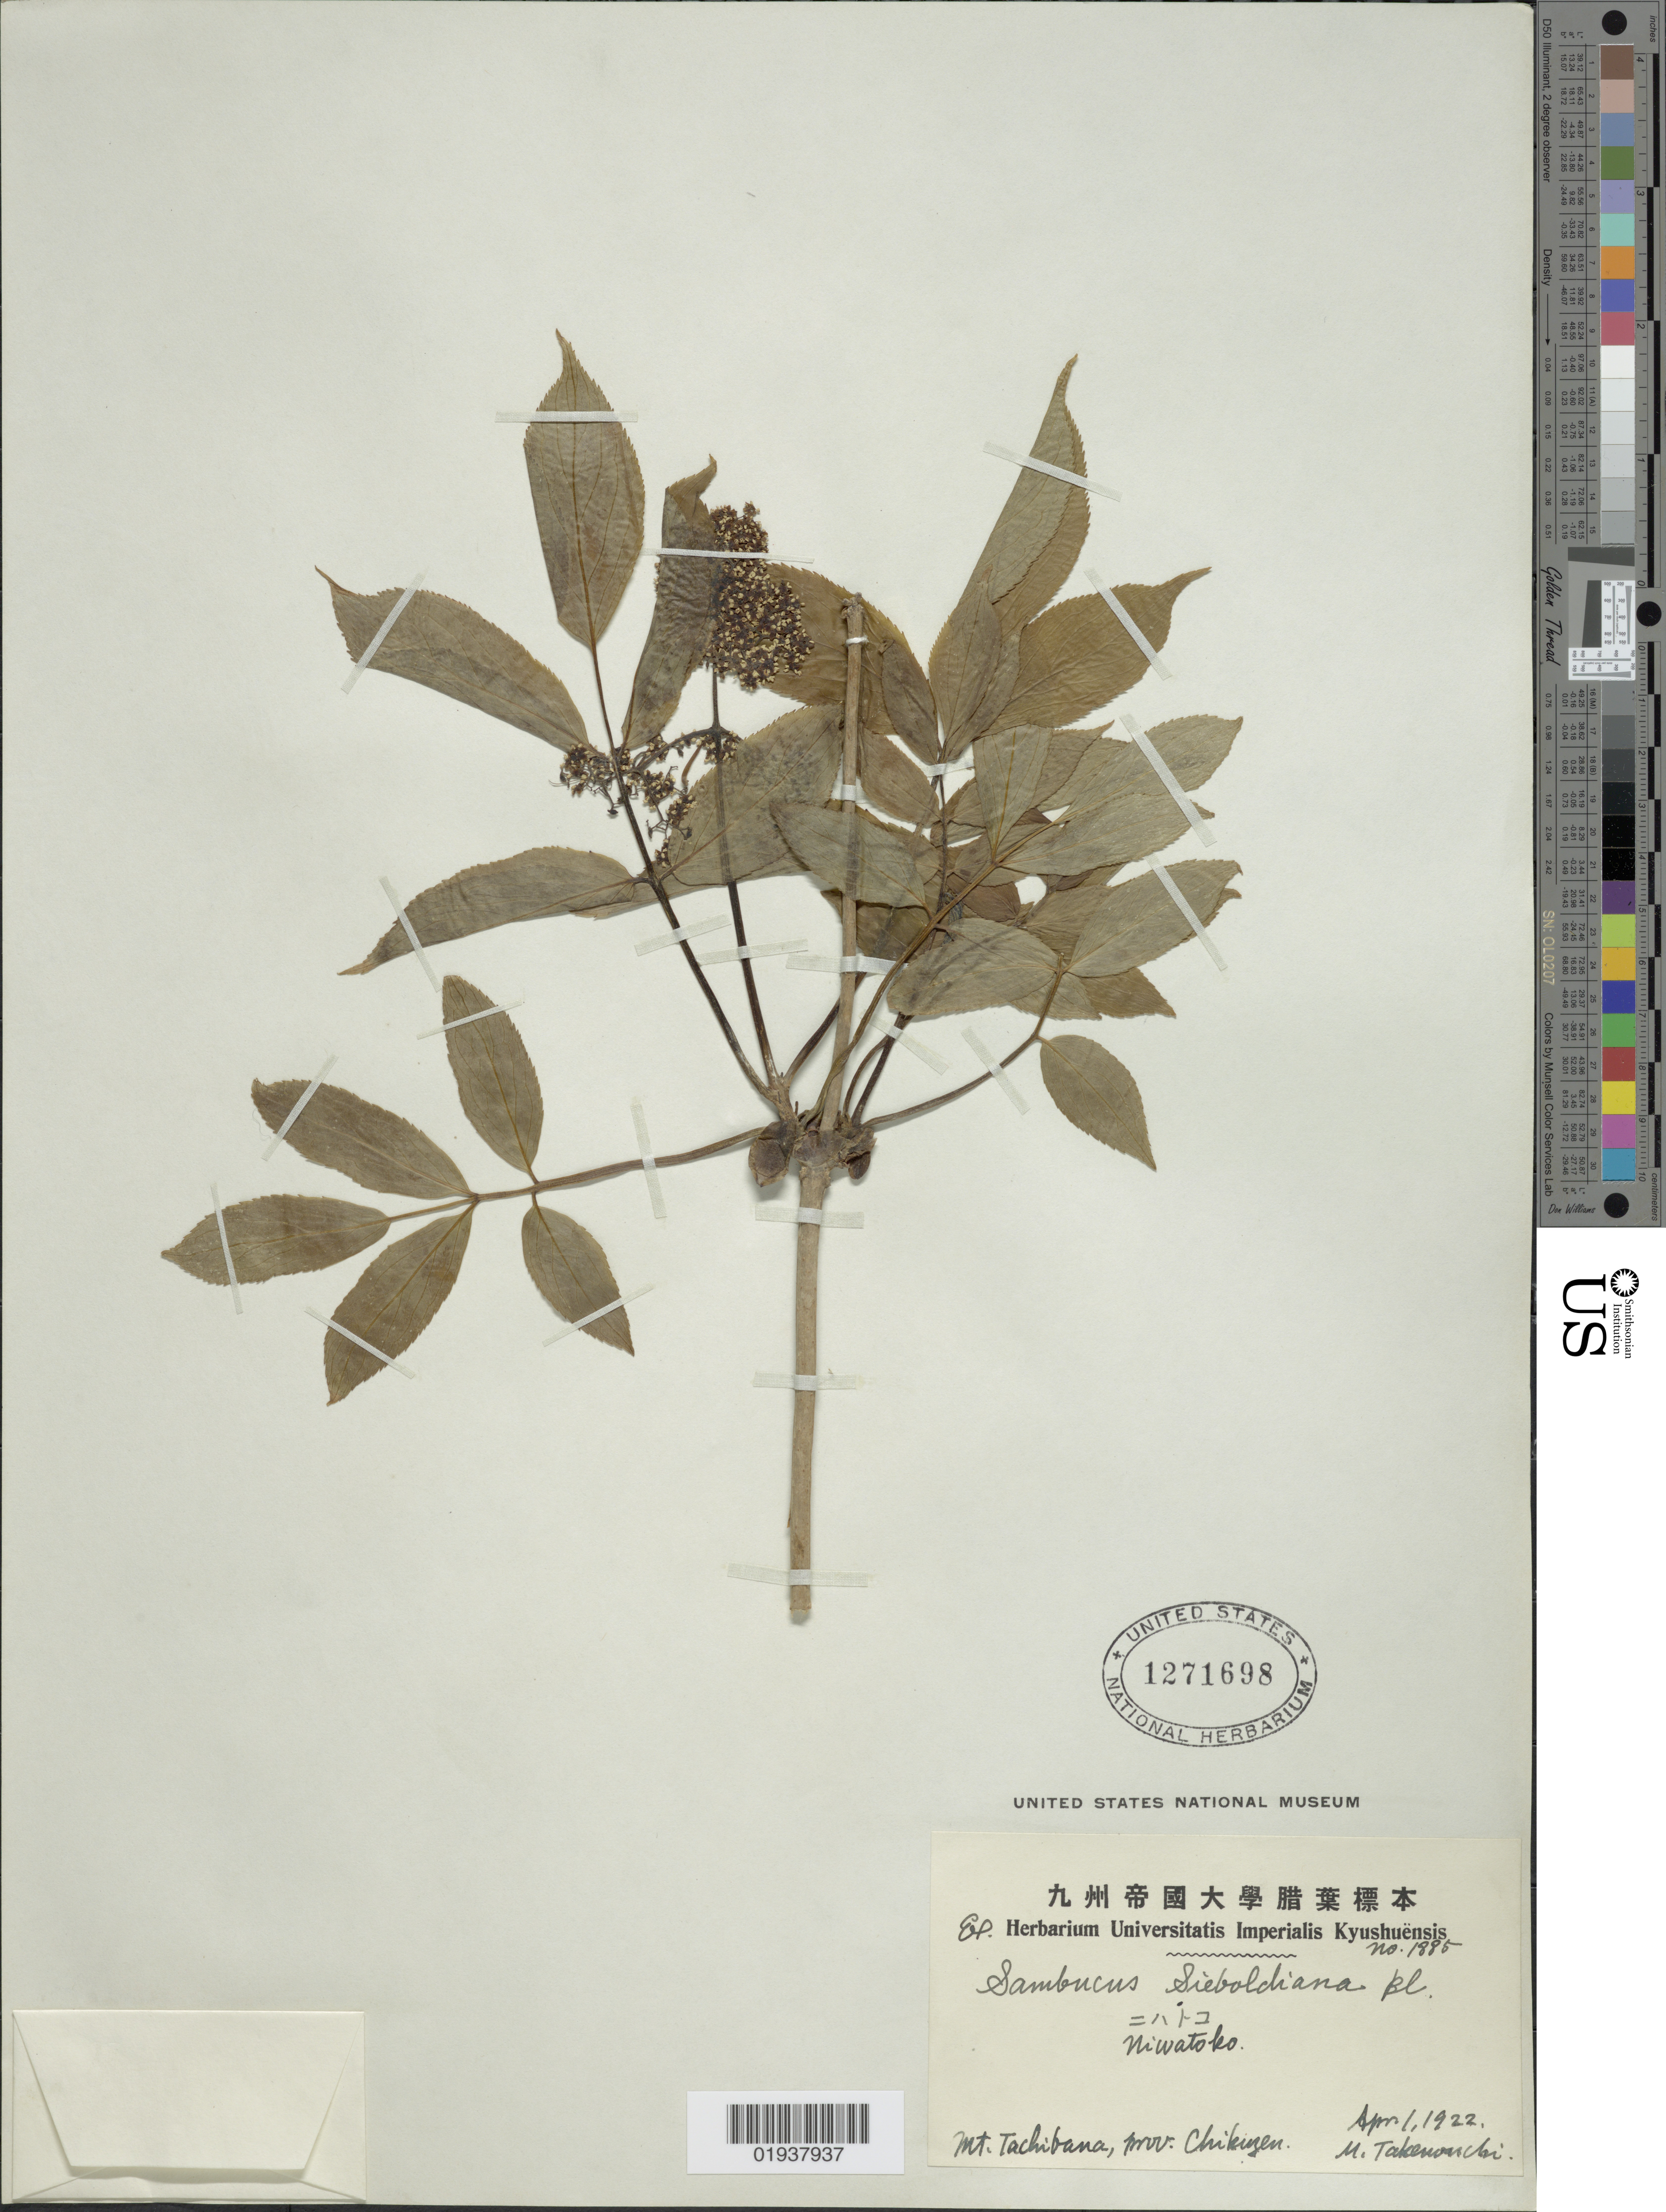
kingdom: Plantae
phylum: Tracheophyta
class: Magnoliopsida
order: Dipsacales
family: Viburnaceae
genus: Sambucus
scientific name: Sambucus racemosa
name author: L.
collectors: M. Takenouchi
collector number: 1885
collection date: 1922-04-01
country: Japan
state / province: Hukuoka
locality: Mt. Tachibana, Prov. Chikuzen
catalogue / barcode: US 1271698